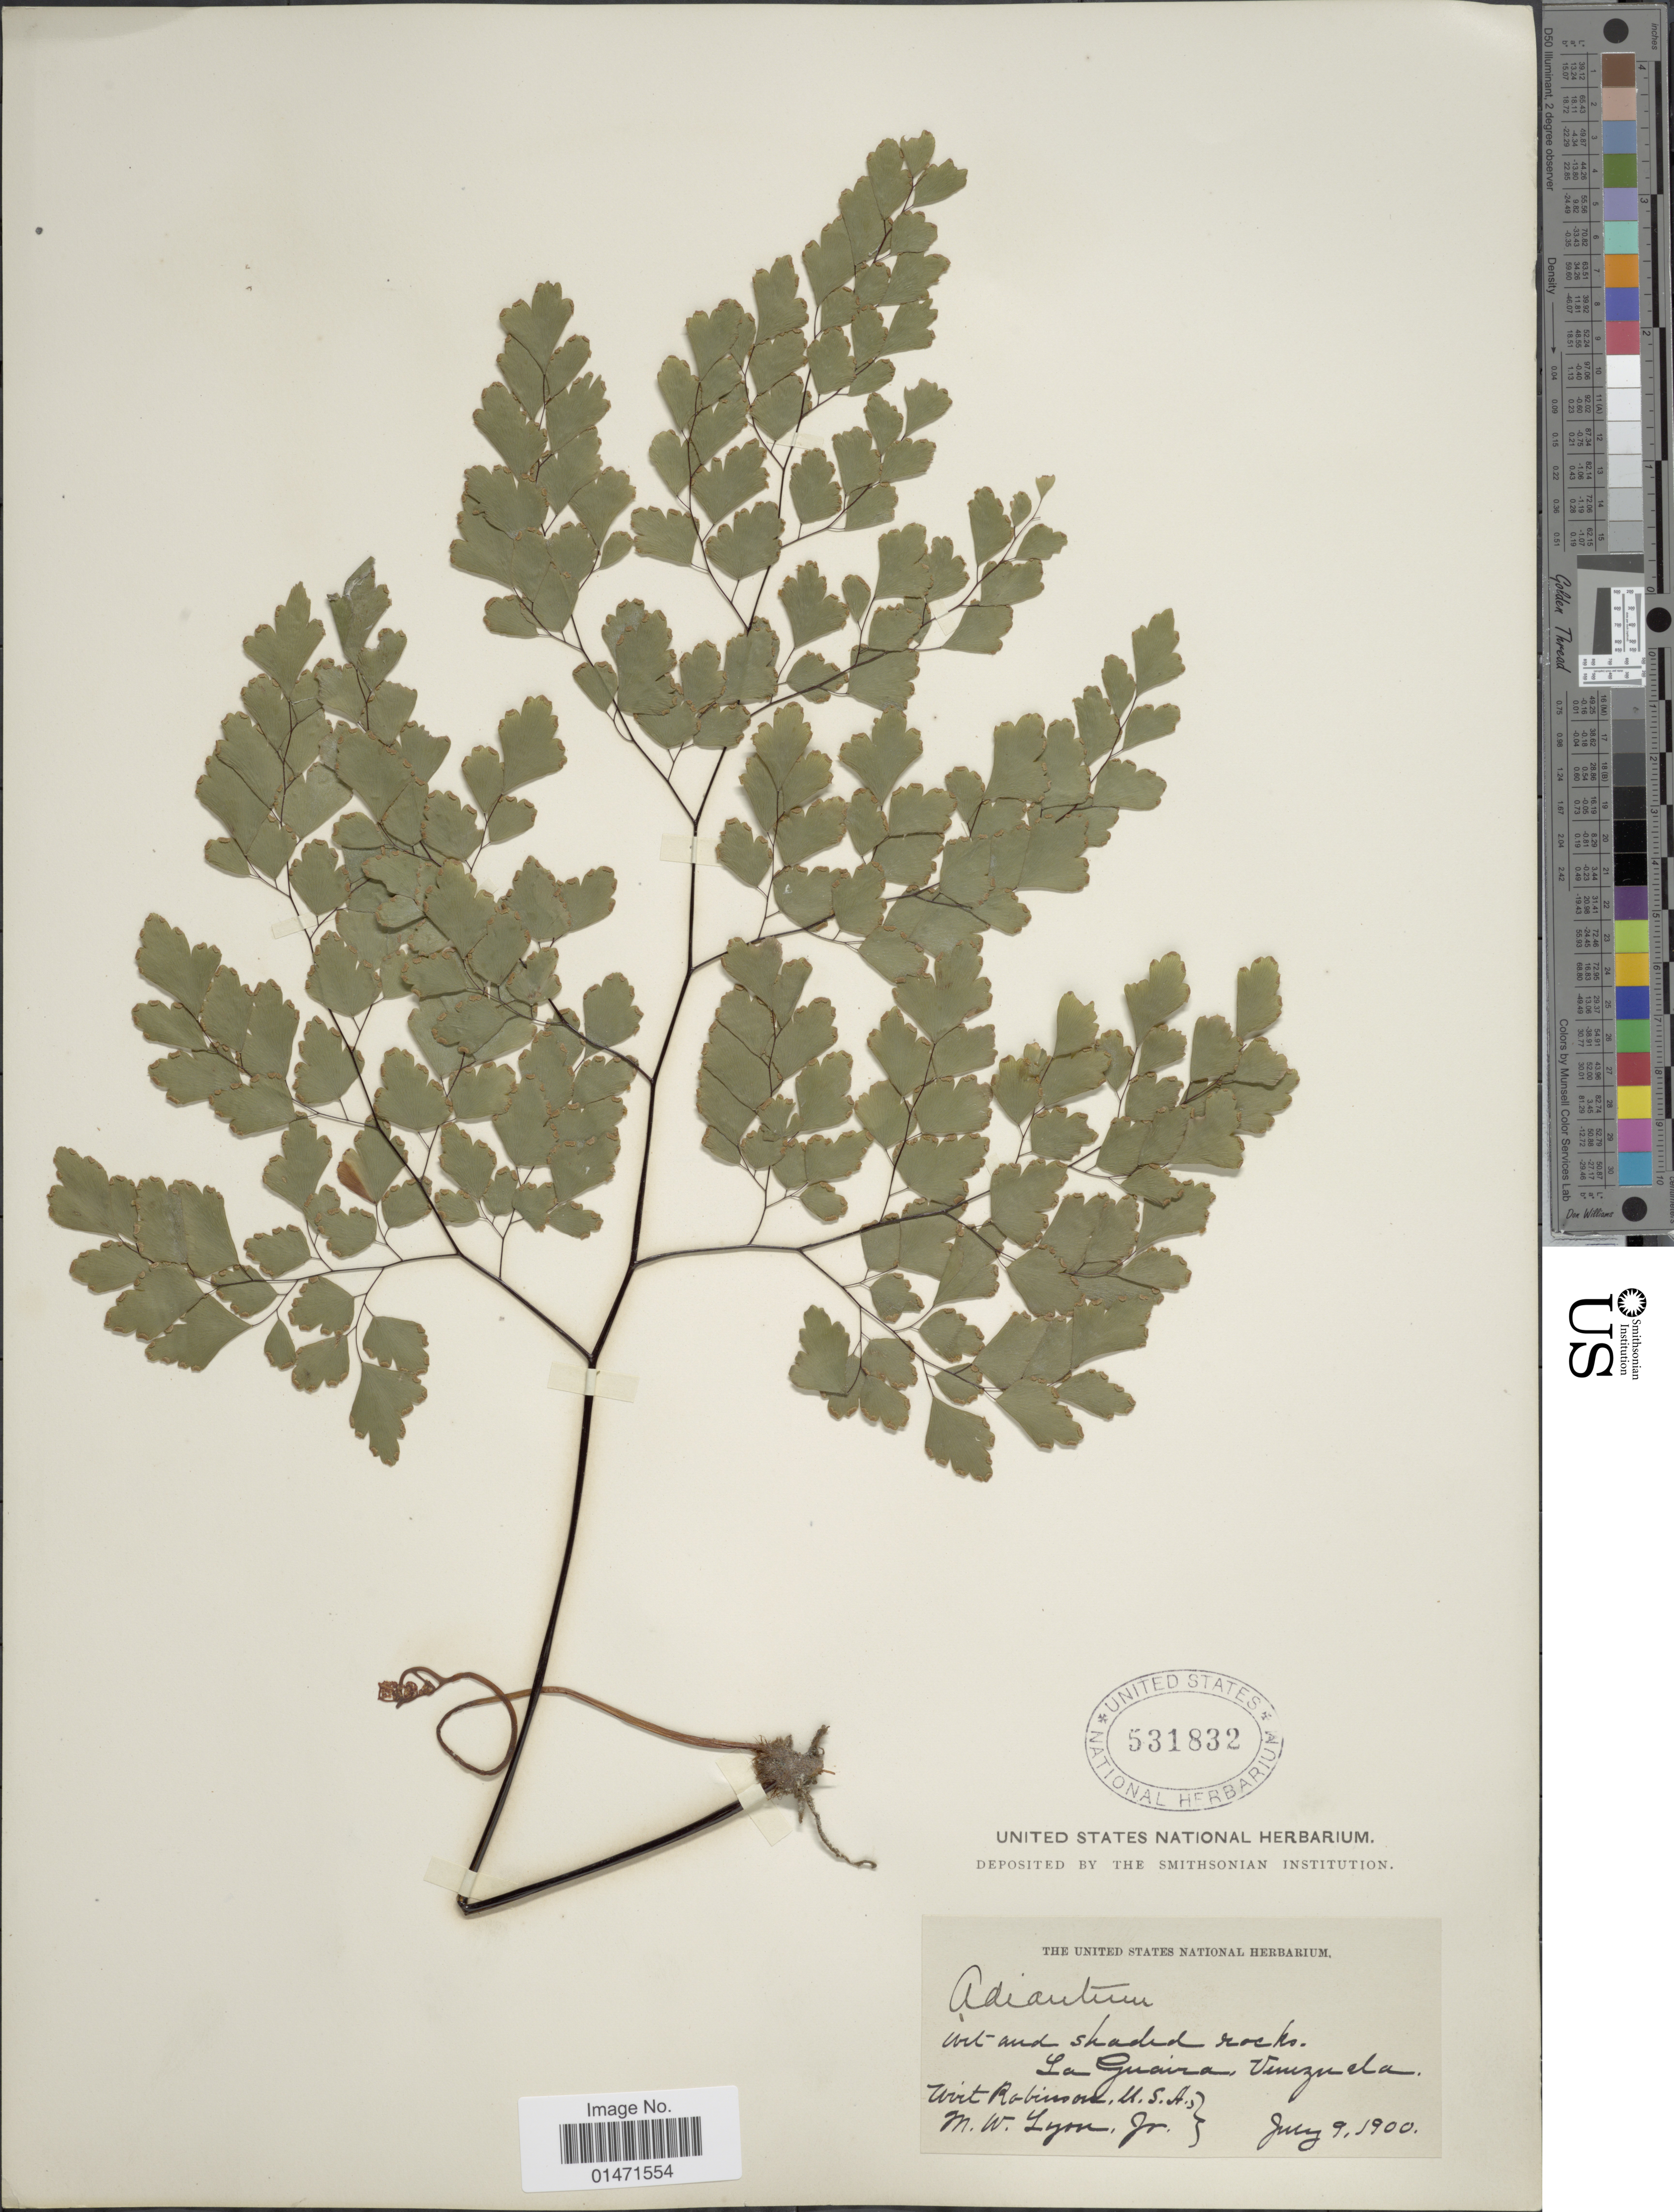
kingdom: Plantae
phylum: Tracheophyta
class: Polypodiopsida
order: Polypodiales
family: Pteridaceae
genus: Adiantum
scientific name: Adiantum tenerum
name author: Sw.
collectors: W. Robinson & M. Lyon Jr.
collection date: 1900-07-09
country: Venezuela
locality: La Guaira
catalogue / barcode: US 531832